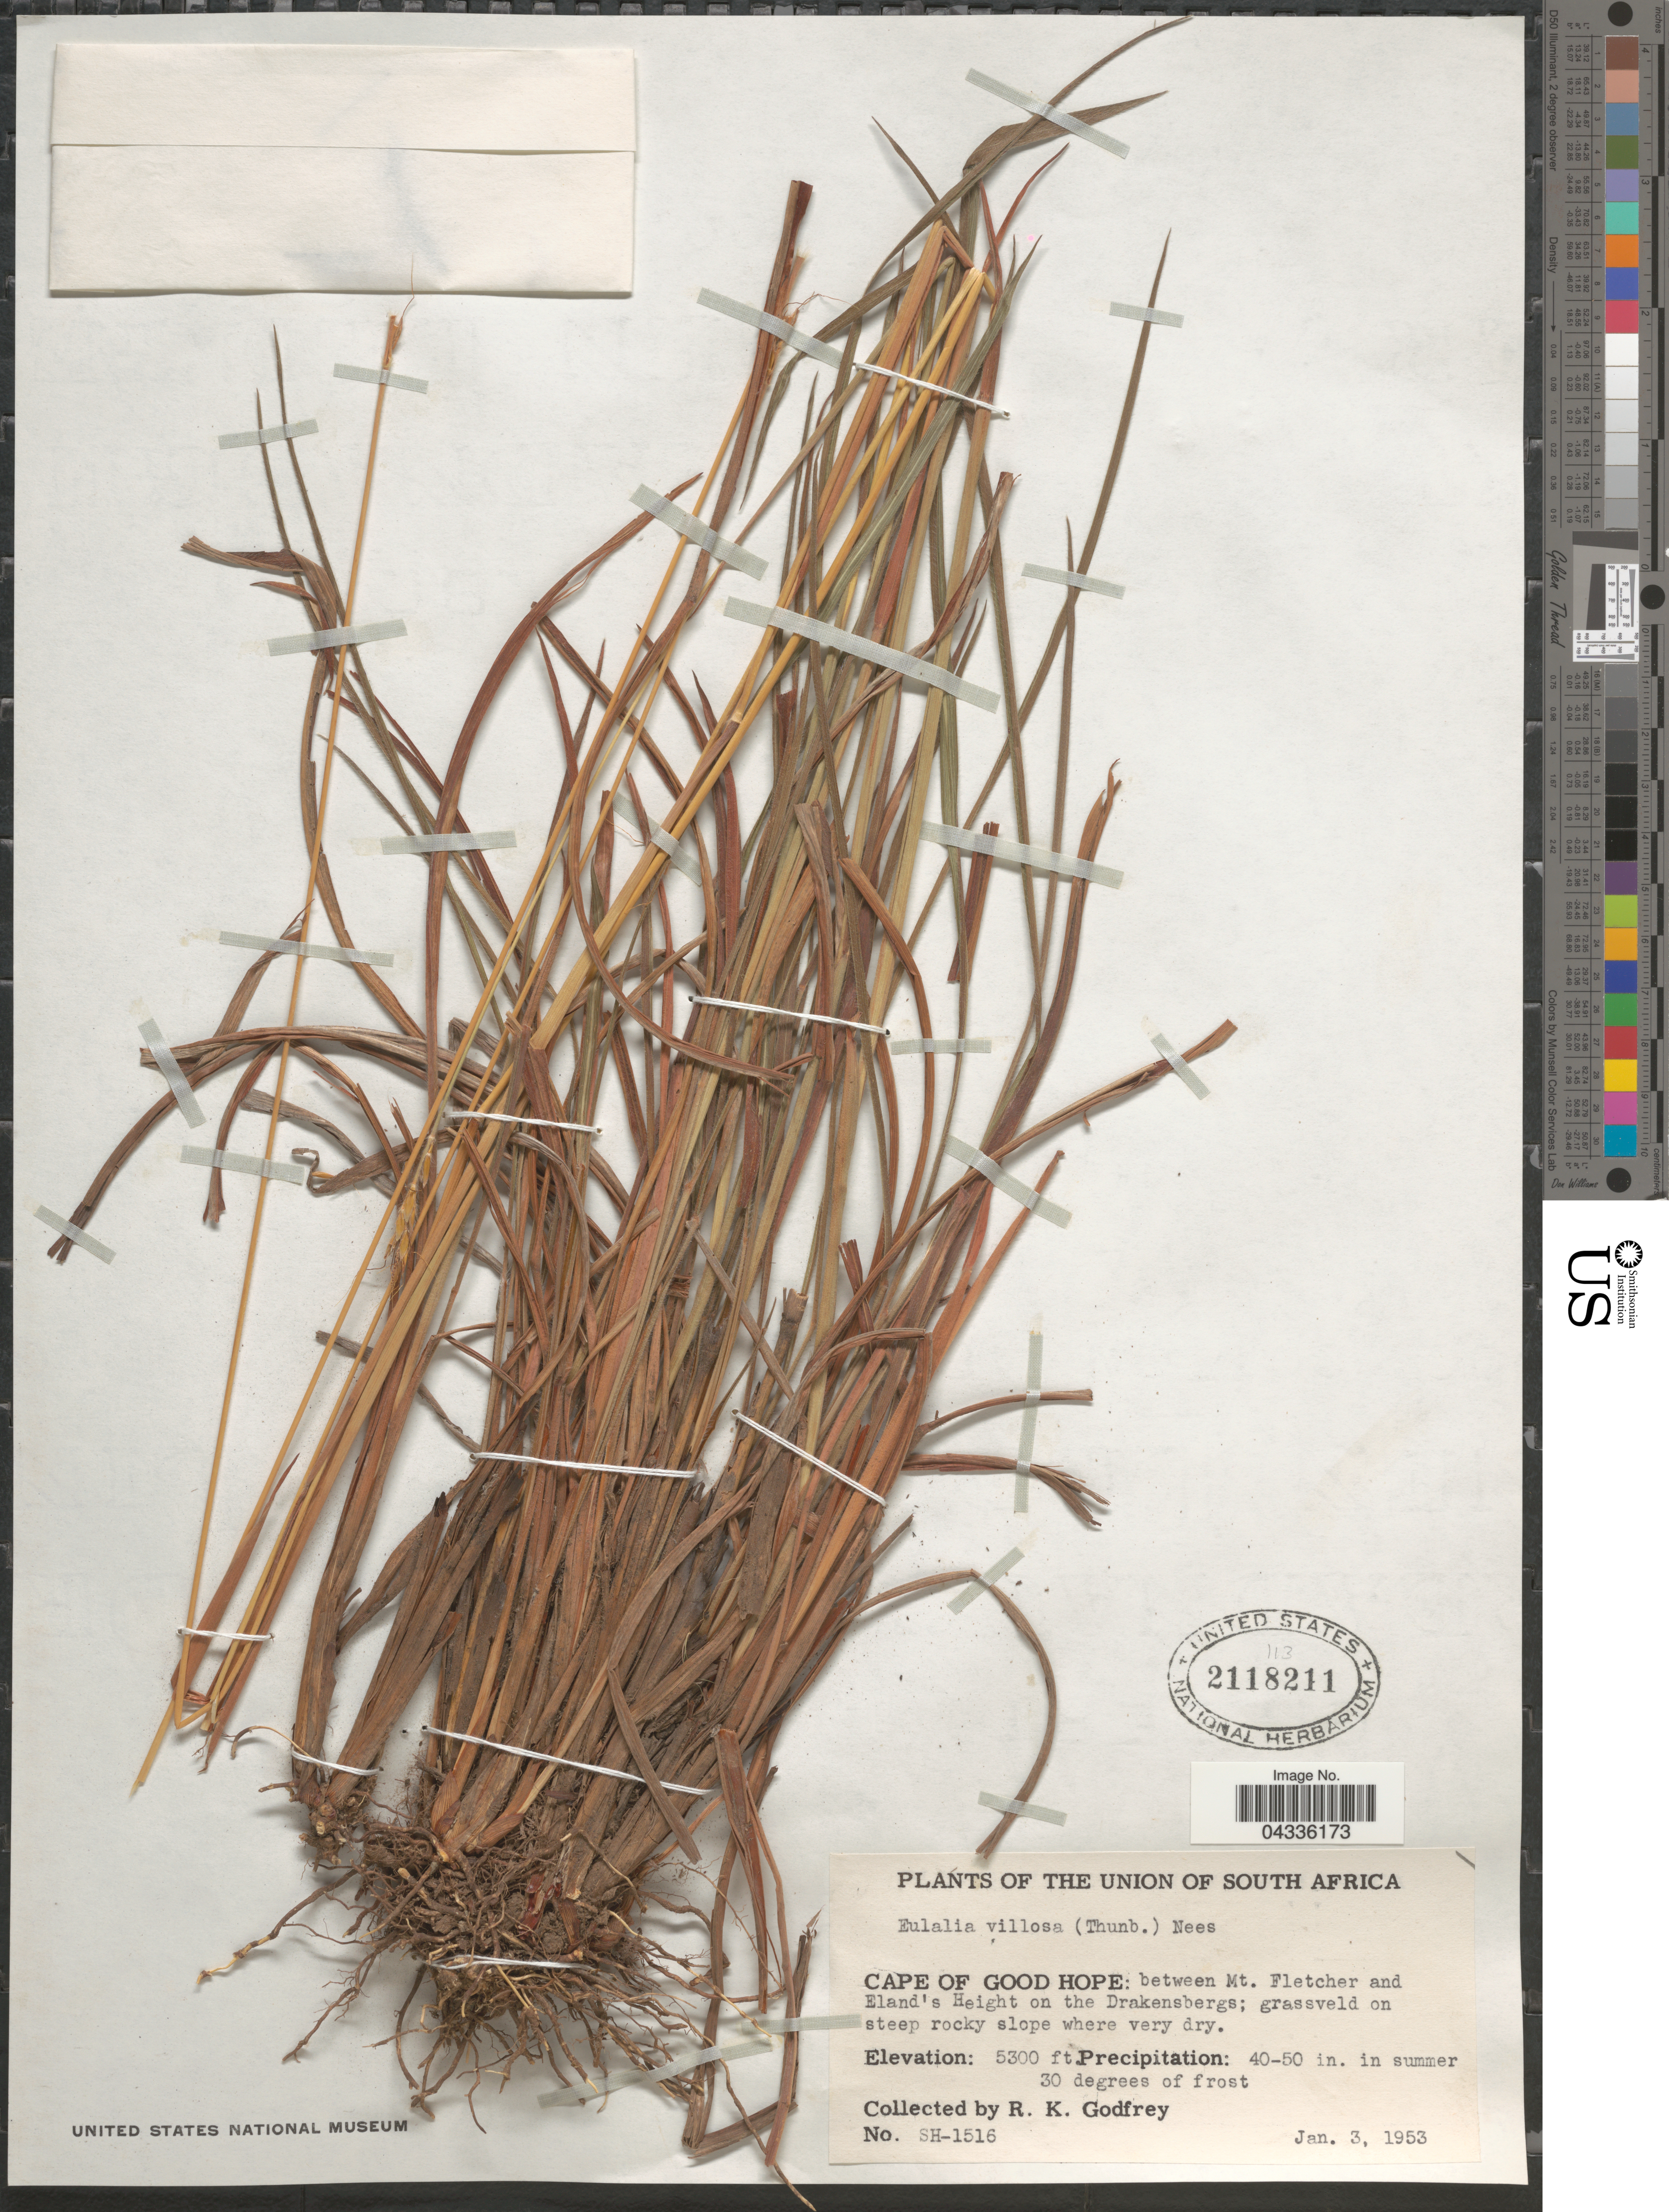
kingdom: Plantae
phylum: Tracheophyta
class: Liliopsida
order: Poales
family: Poaceae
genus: Eulalia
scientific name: Eulalia villosa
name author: (Thunb.) Nees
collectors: R. K. Godfrey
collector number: SH-1516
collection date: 1953-01-03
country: South Africa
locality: Union of South Africa. Cape of Good Hope: between Mt. Fletches and Eland's Height on the Drakensbergs.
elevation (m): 1615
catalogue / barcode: US 2118211